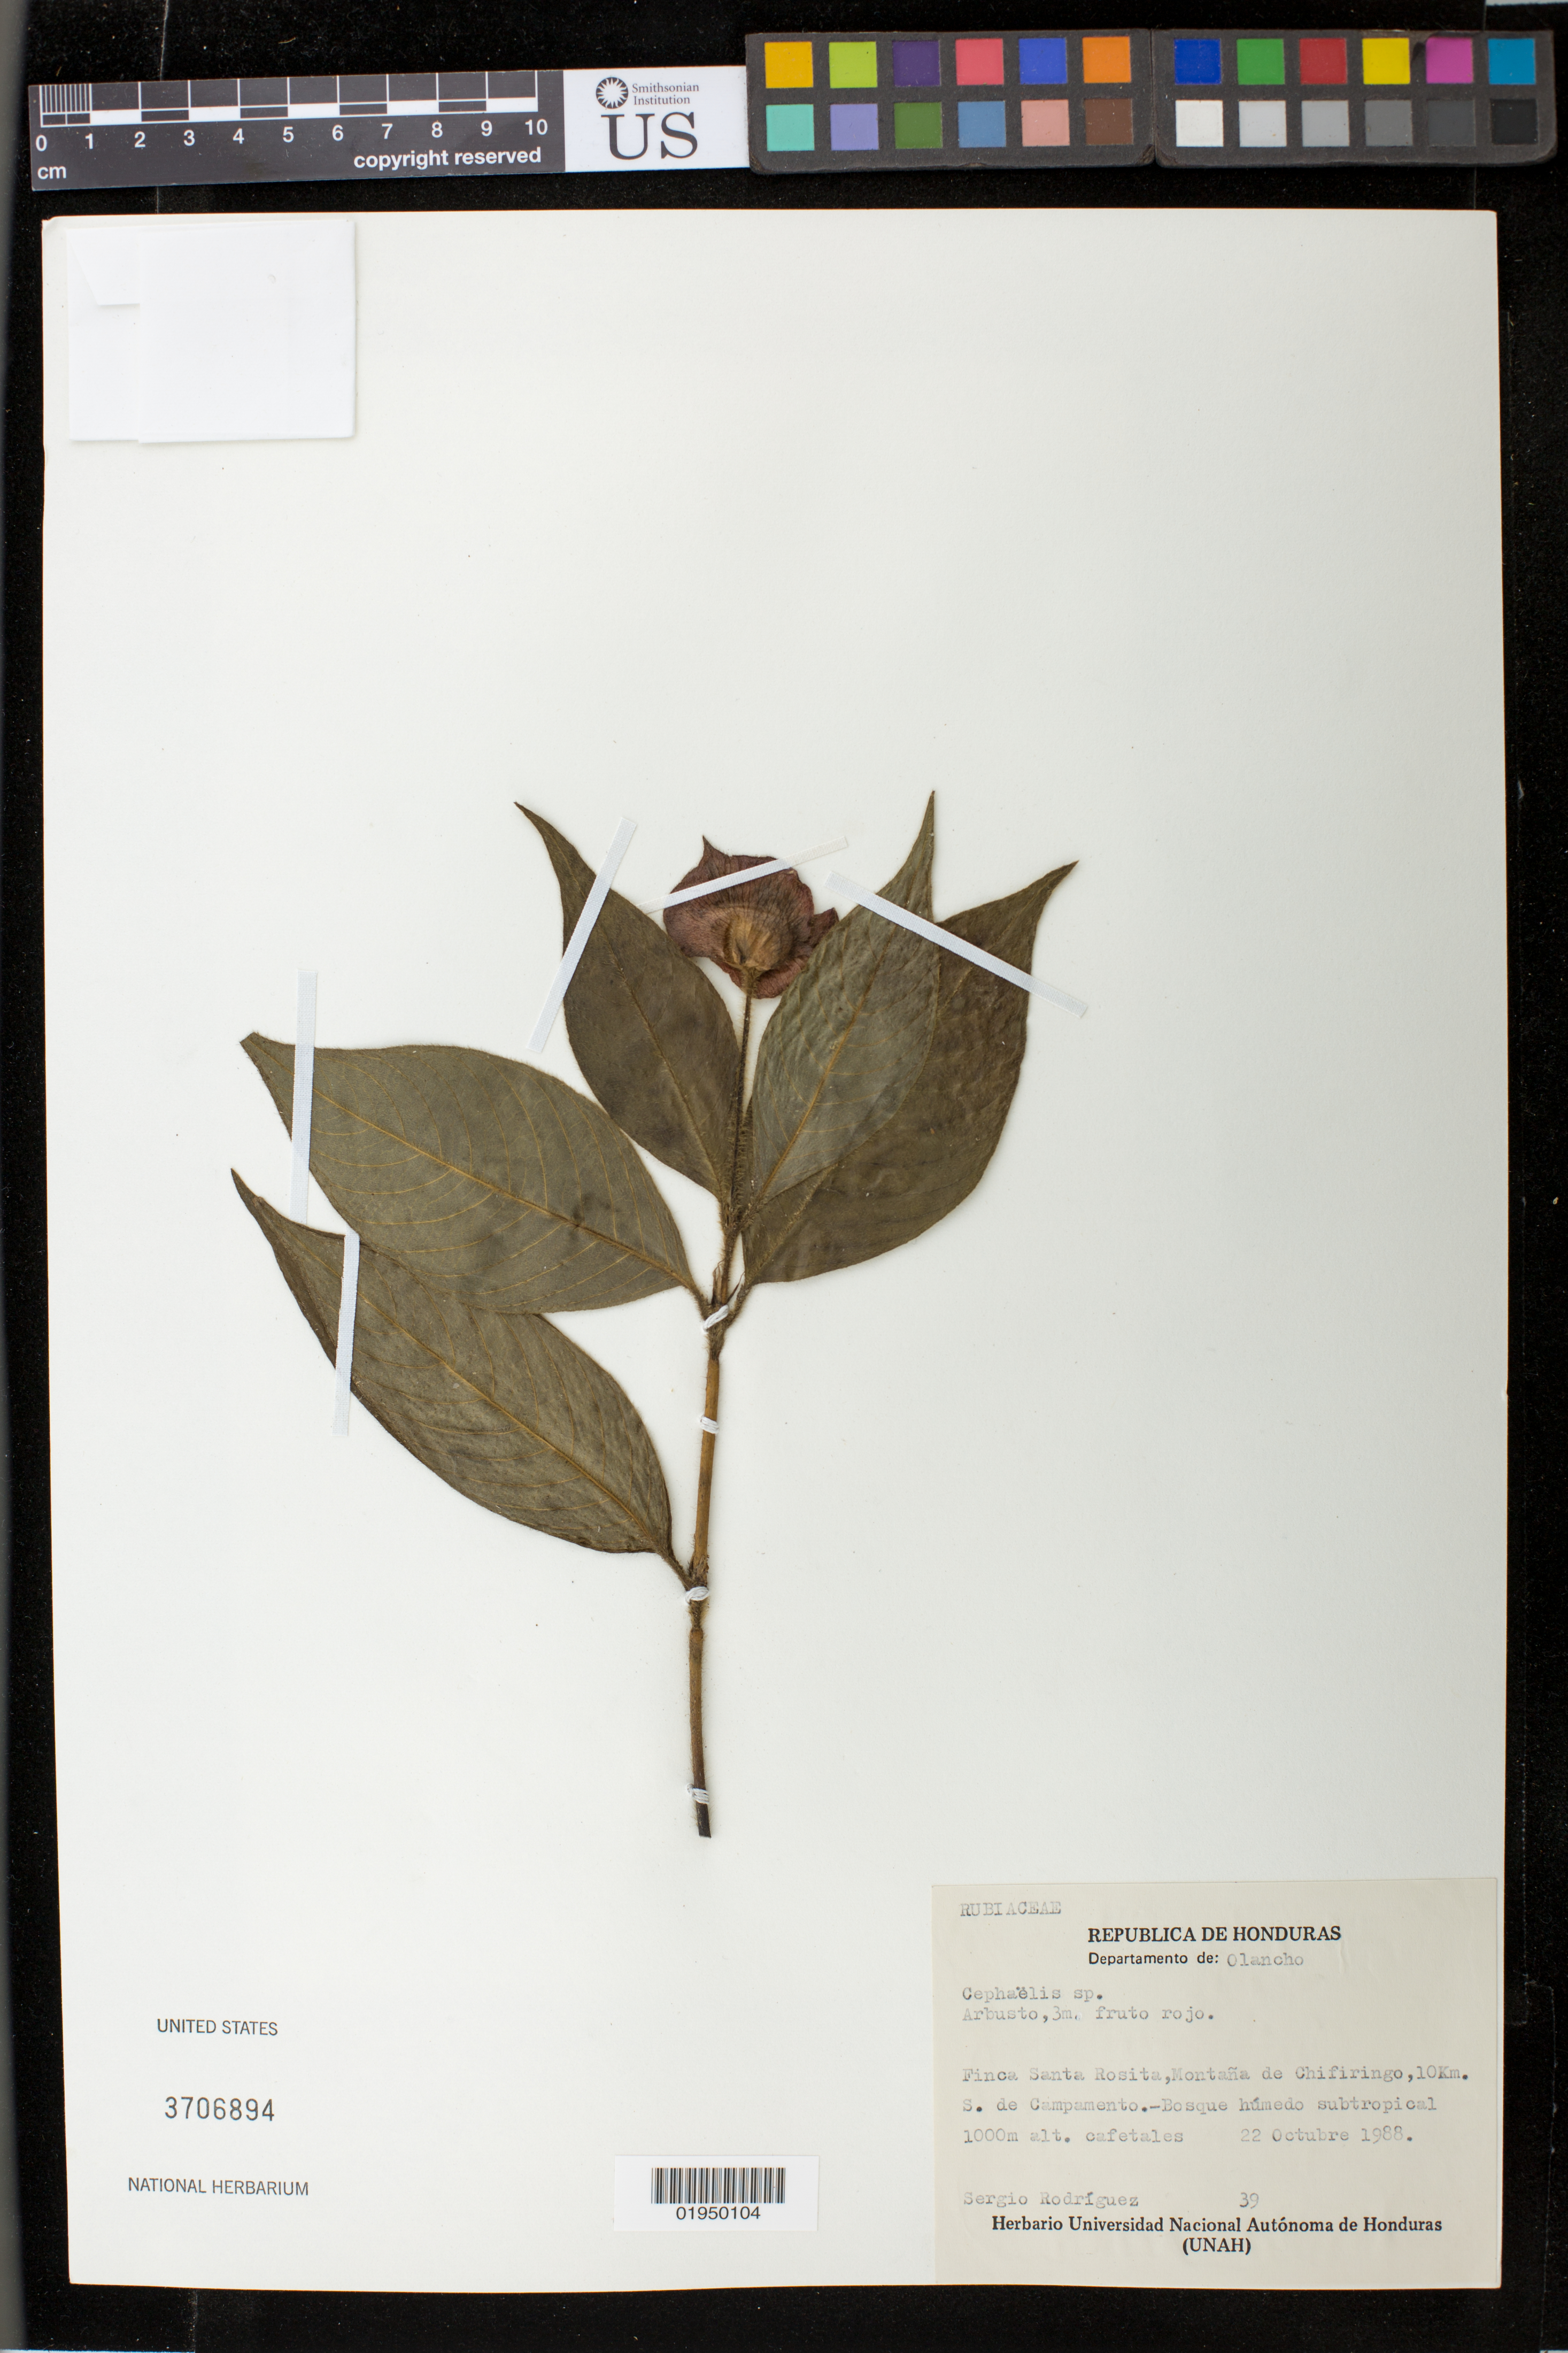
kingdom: Plantae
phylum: Tracheophyta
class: Magnoliopsida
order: Gentianales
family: Rubiaceae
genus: Palicourea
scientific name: Palicourea tomentosa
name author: (Aubl.) Borhidi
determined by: Strong, Mark T.; Kirkbride, J. H.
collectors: S. Rodriguez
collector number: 39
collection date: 1988-10-22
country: Honduras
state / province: Olancho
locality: Finca Santa Rosita, Montana de Chifiringo. 10km s. ffe Campamento.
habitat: Bosque humedo subtropical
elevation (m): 1000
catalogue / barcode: US 3706894